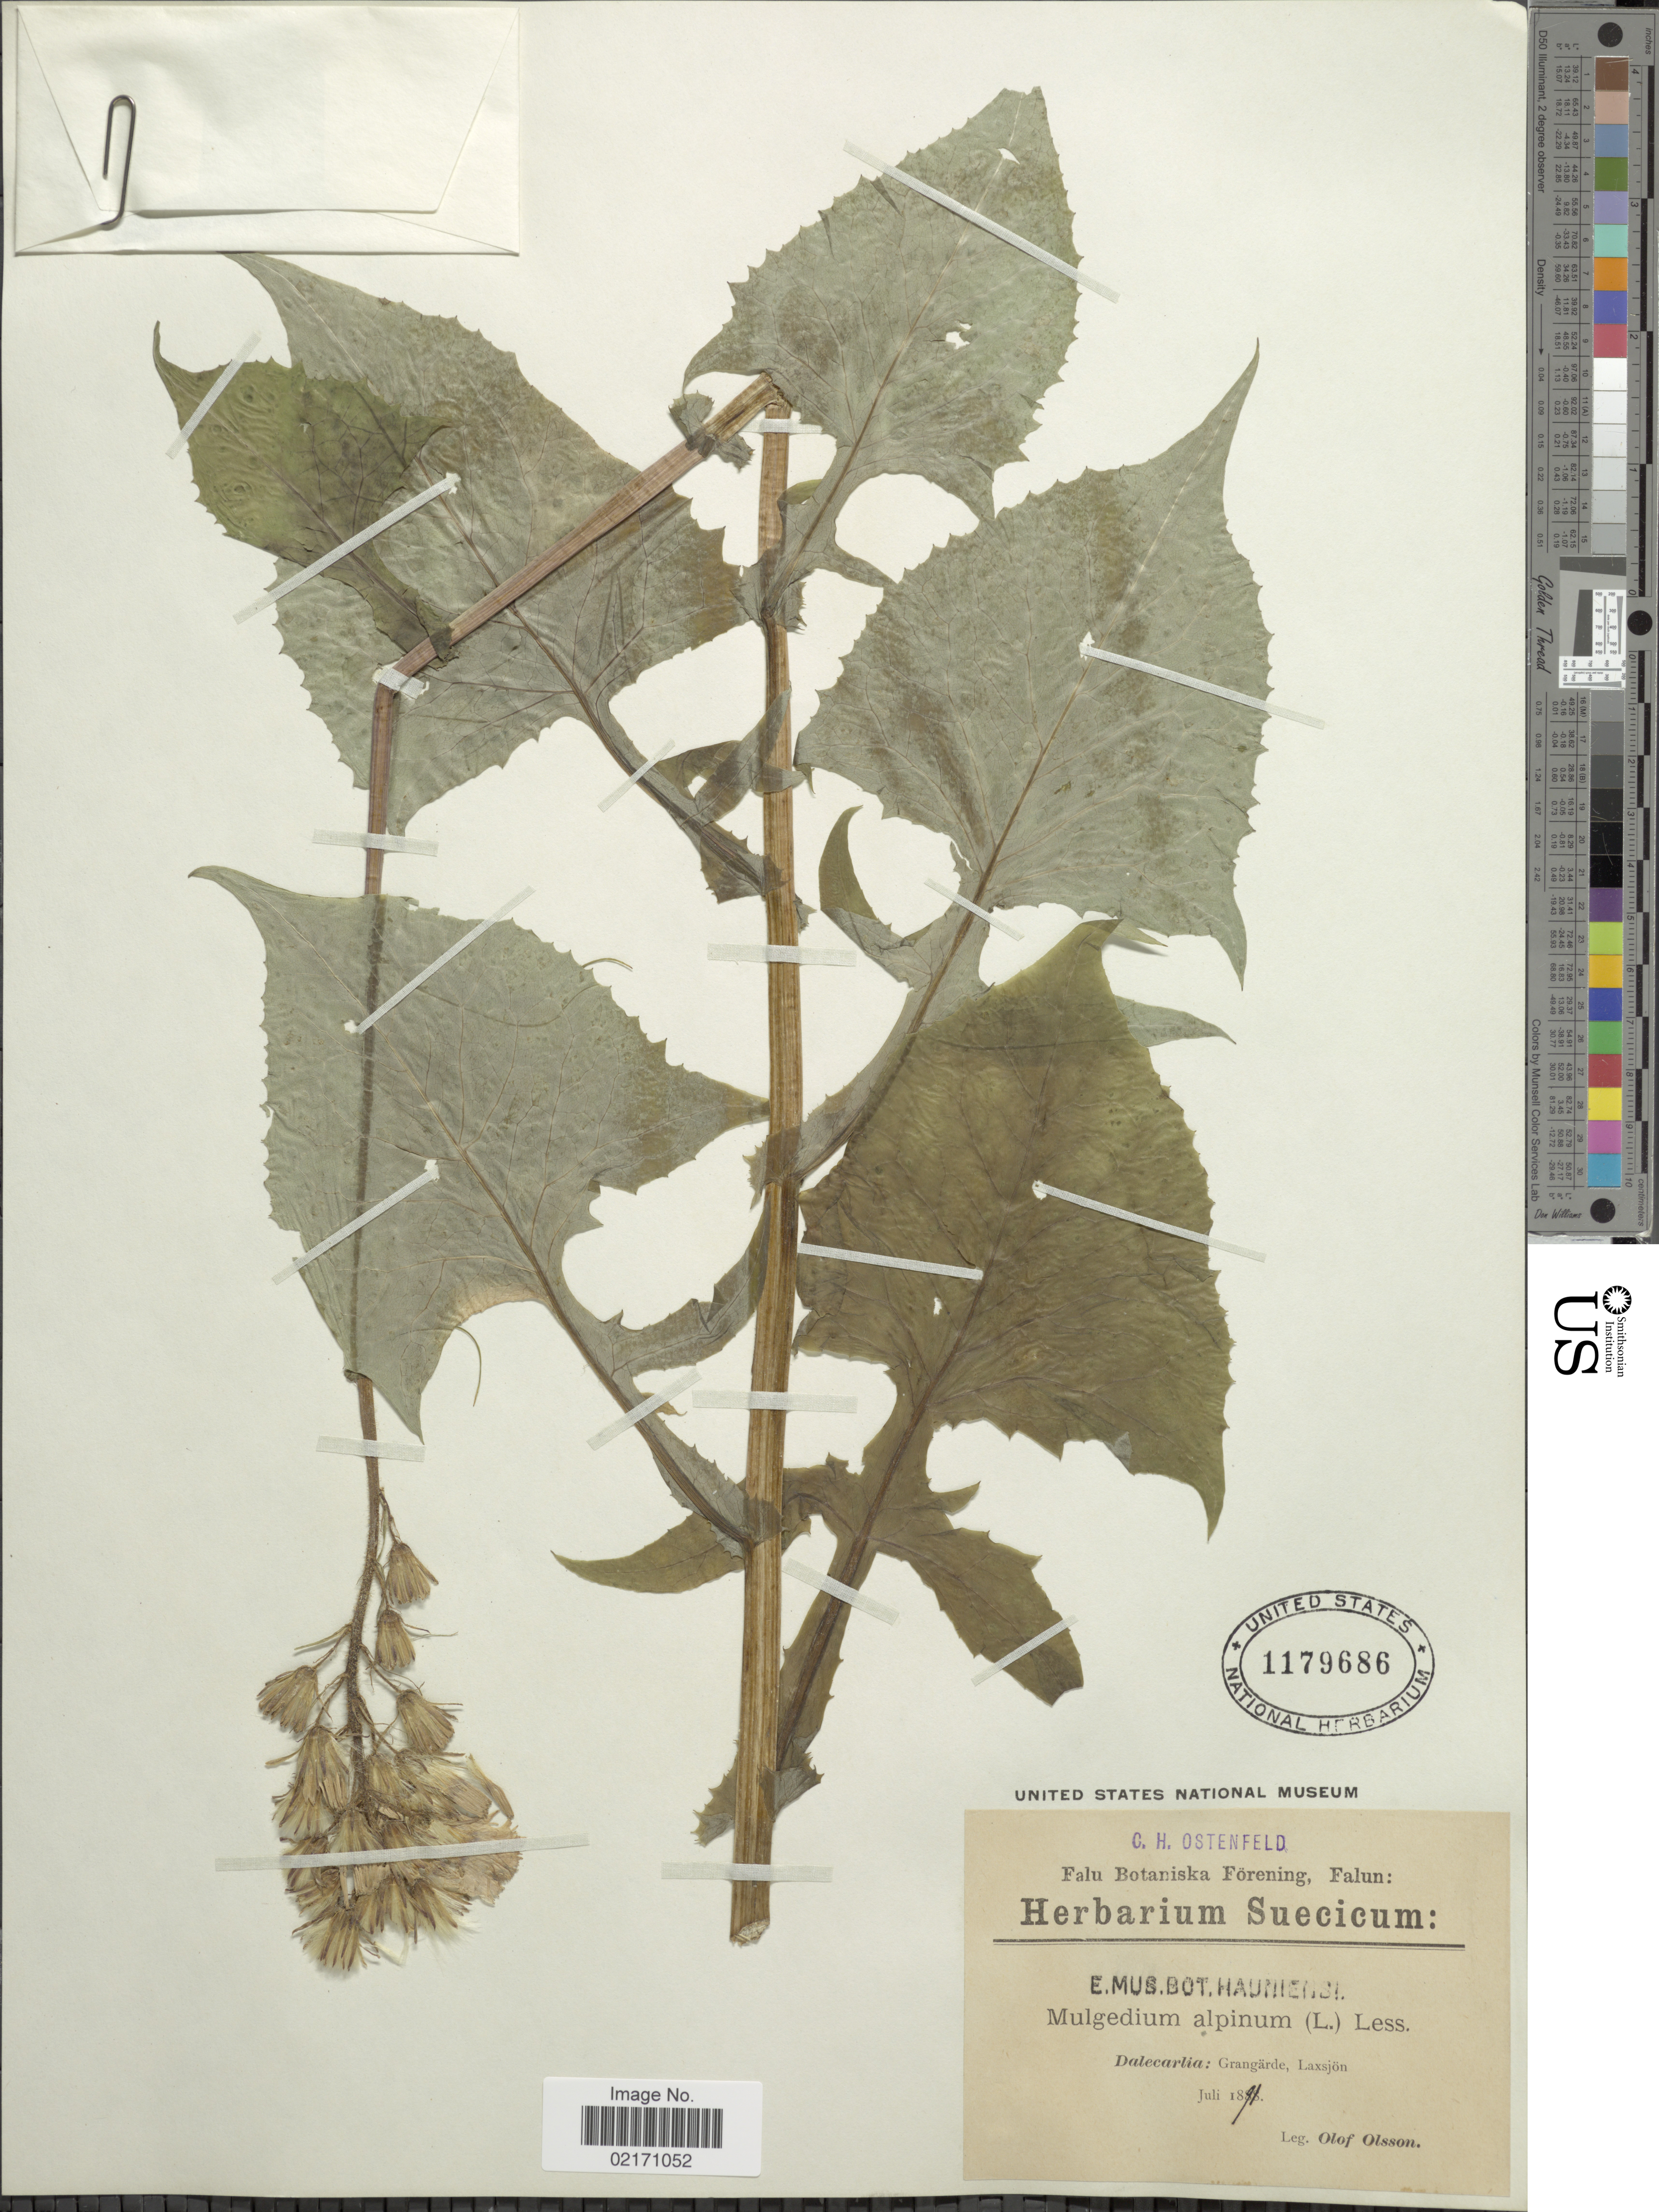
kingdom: Plantae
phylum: Tracheophyta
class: Magnoliopsida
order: Asterales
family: Asteraceae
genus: Lactuca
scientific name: Lactuca alpina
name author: (L.) A. Gray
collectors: O. Olsson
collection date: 1891-07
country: Sweden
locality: Dalecarlia, Grangarde, Laxsjon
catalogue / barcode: US 1179686